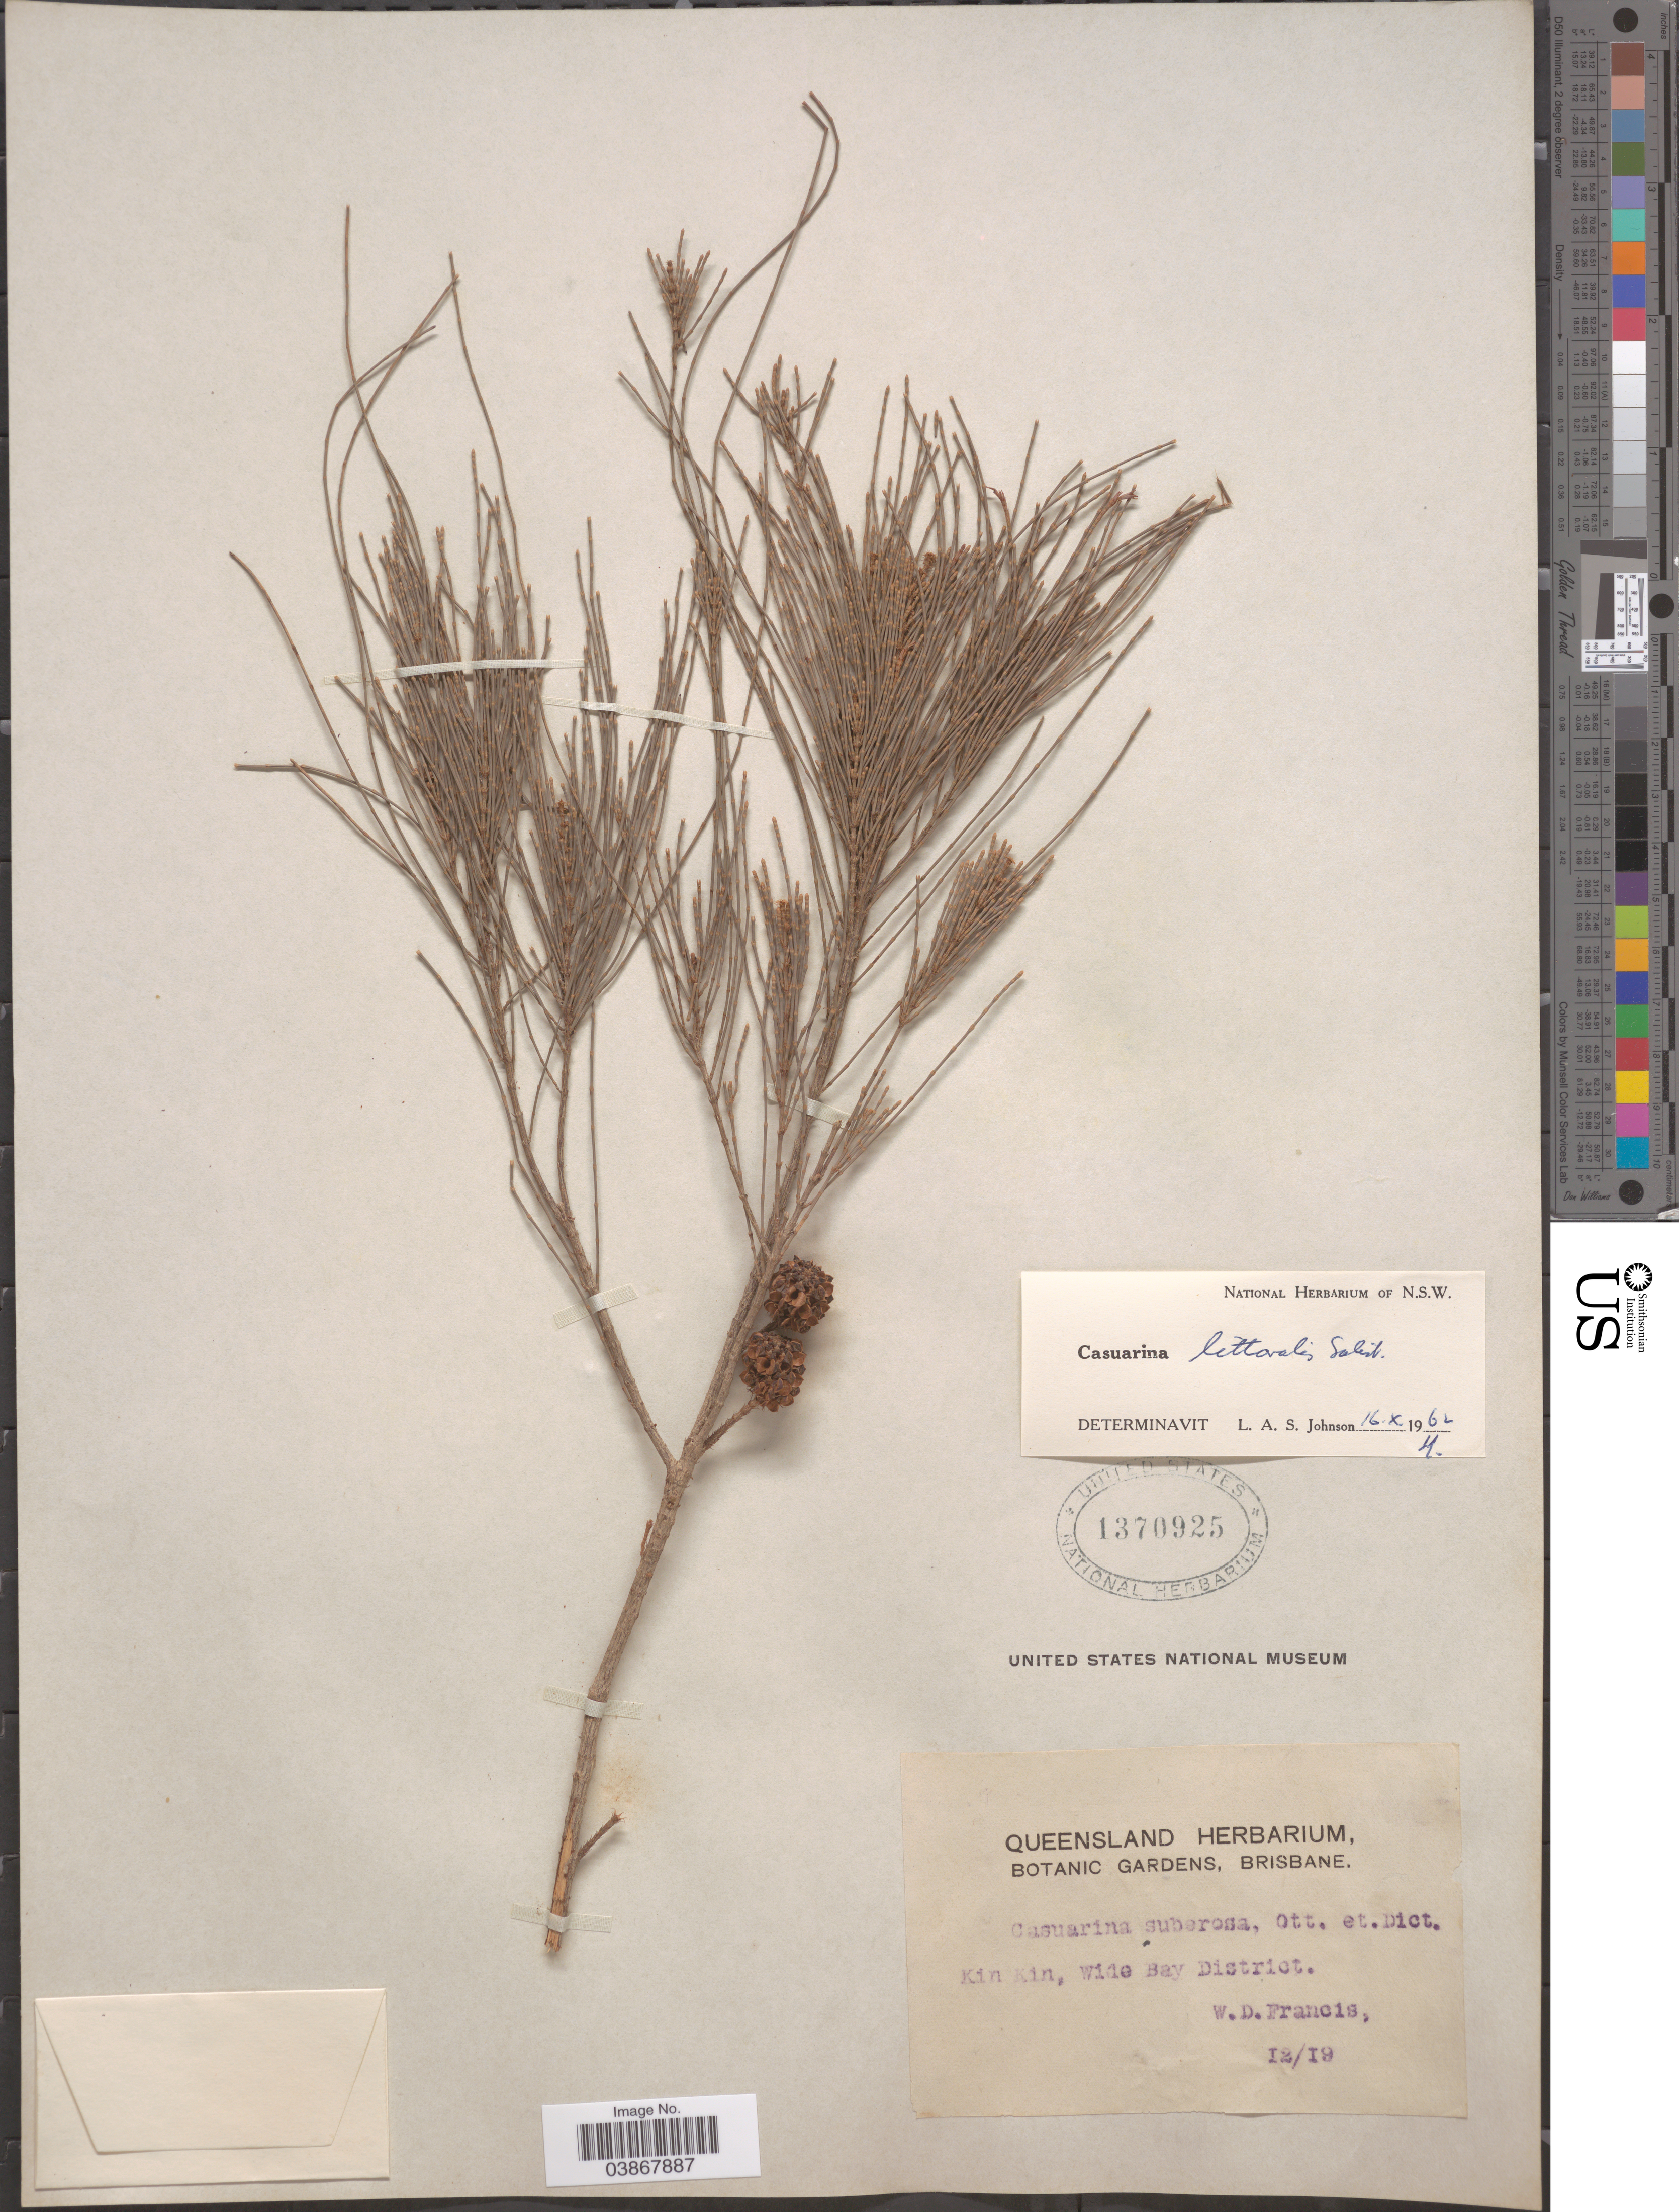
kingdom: Plantae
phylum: Tracheophyta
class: Magnoliopsida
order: Fagales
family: Casuarinaceae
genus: Casuarina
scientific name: Casuarina littoralis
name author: Salisb.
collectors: W. Francis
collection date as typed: Transcribed d/m/y: /12/19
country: Australia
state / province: Queensland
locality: Kin Kin, Wide Bay District.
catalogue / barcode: US 1370925